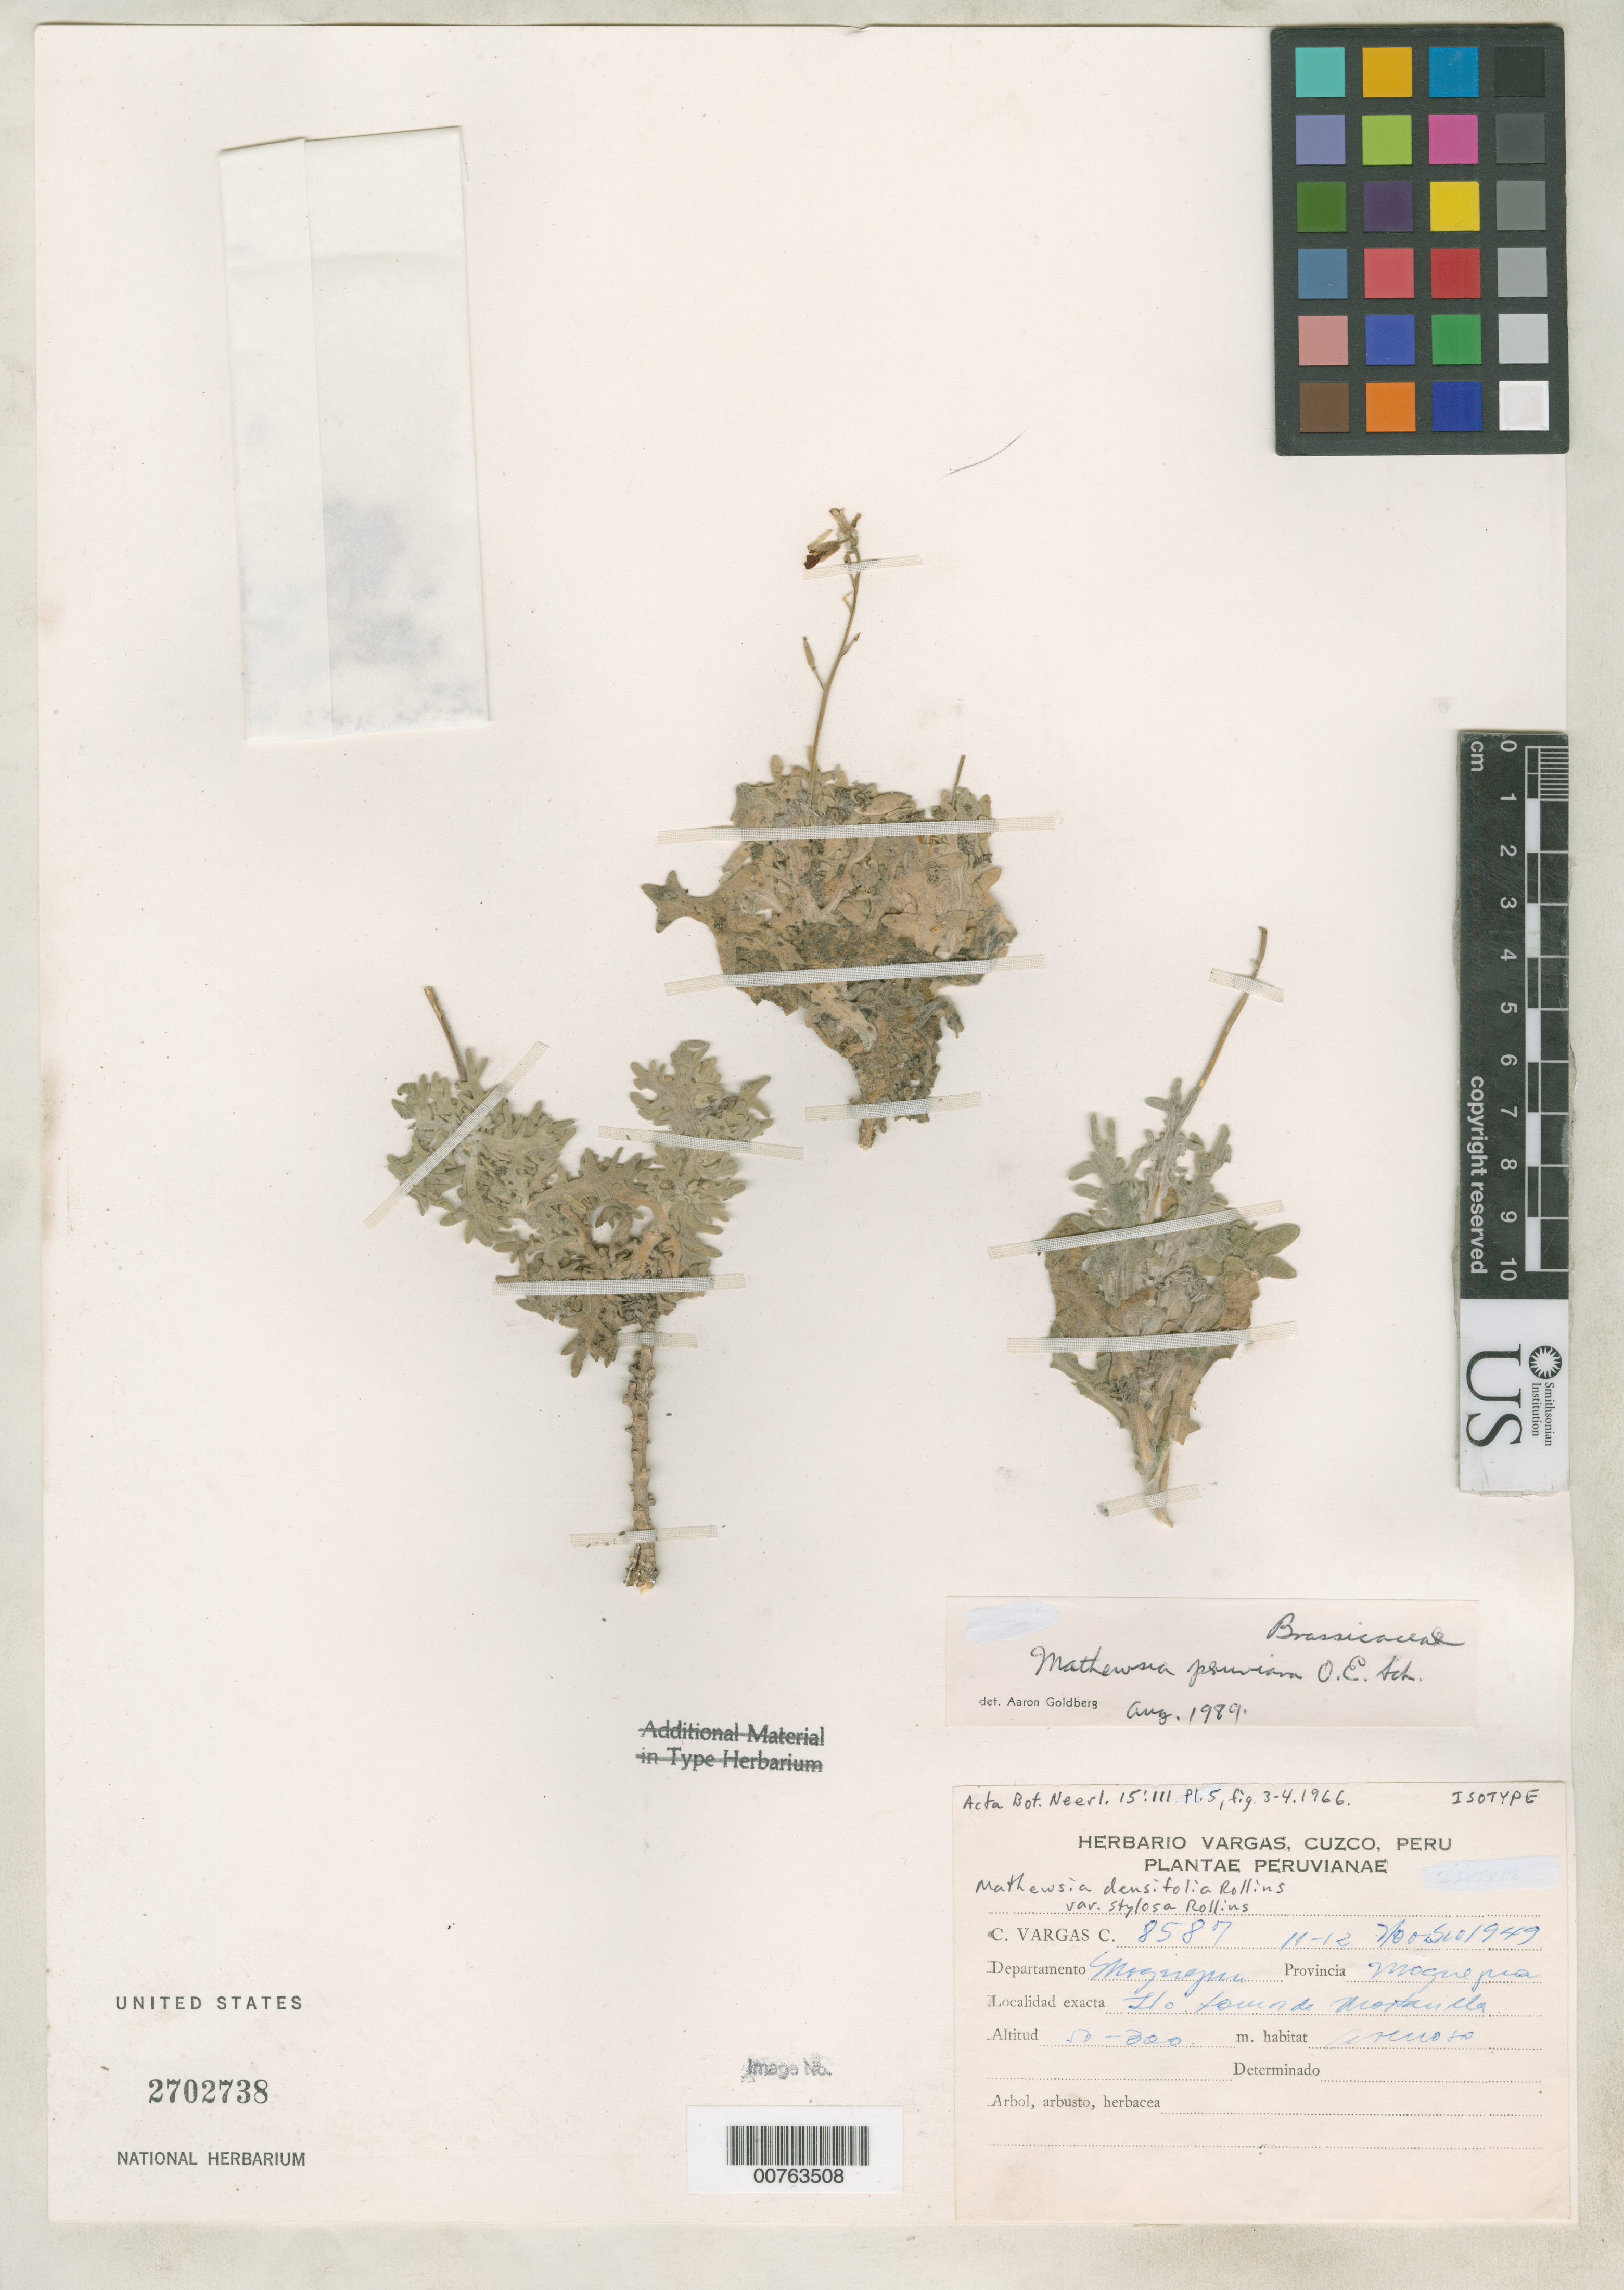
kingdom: Plantae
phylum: Tracheophyta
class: Magnoliopsida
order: Brassicales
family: Brassicaceae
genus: Mathewsia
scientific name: Mathewsia densifolia var. stylosa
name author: Rollins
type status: Isotype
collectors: C. Vargas C.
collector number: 8587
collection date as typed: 11 Nov 1949 to 12 Nov 1949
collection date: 1949-11-11/1949-11-12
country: Peru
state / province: Moquegua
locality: Provincia Moquegua, Ilo, Lomas de Mostacilla.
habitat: Arenas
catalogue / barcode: US 2702738